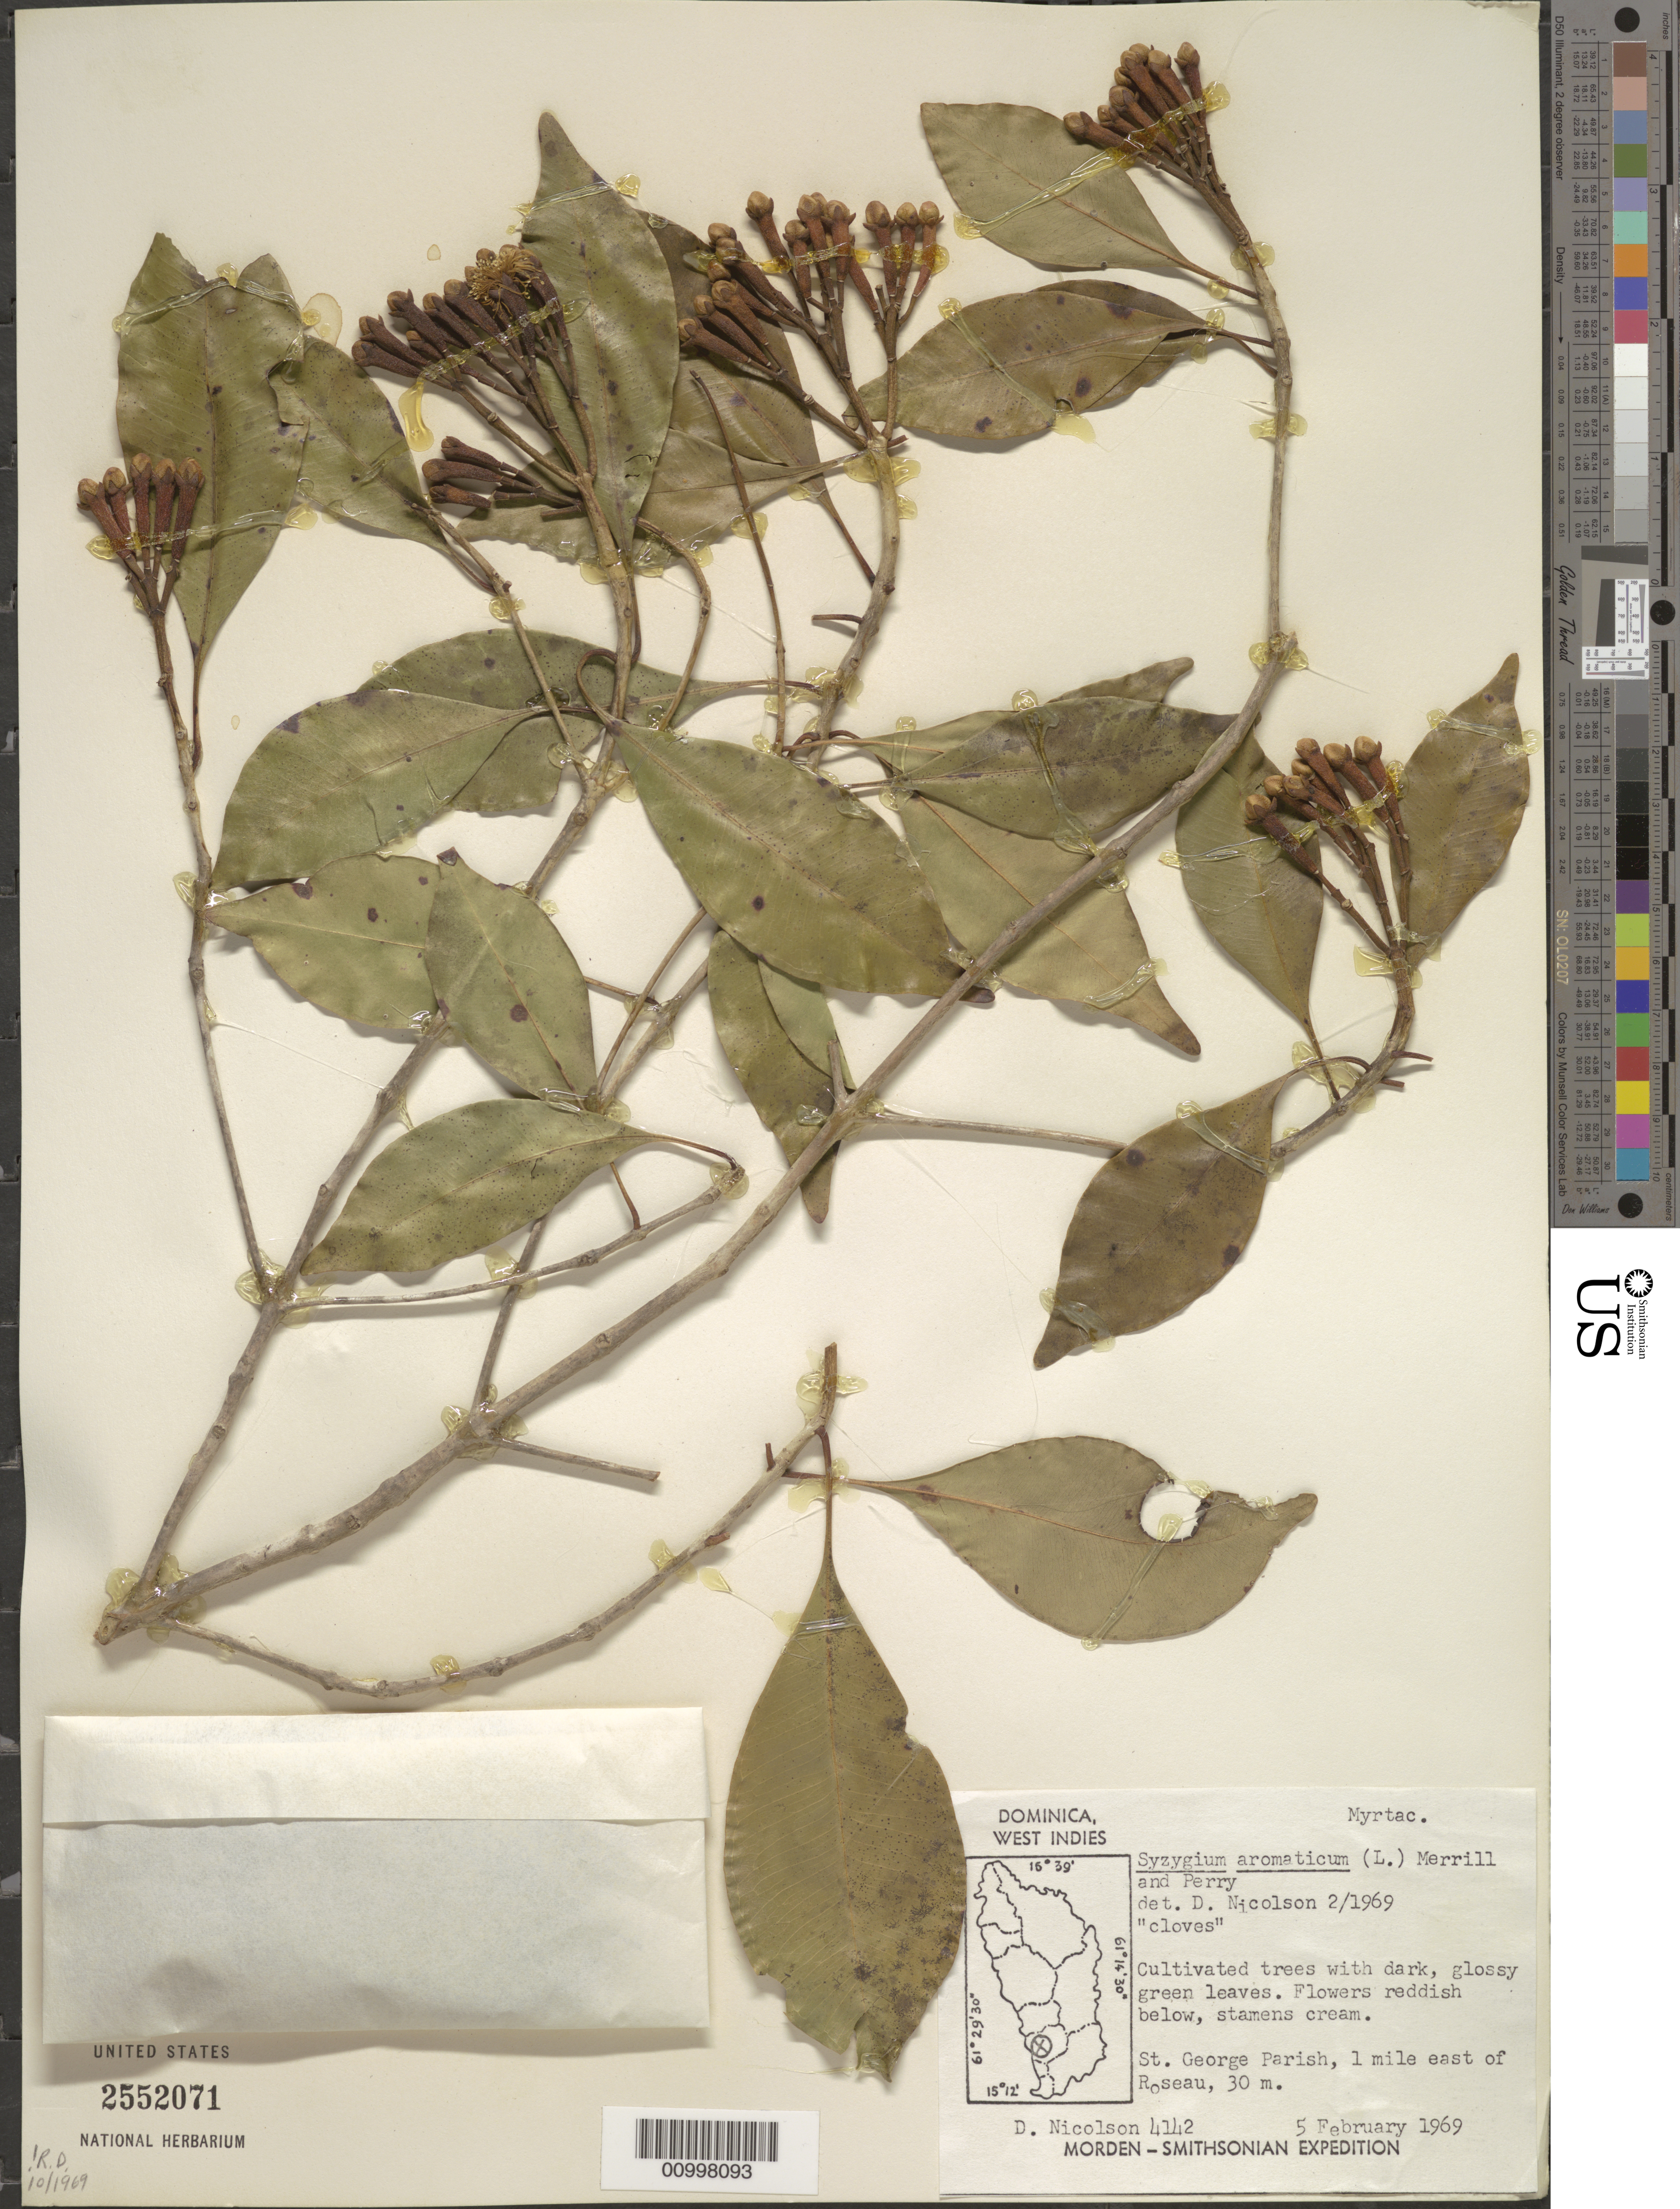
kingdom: Plantae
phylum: Tracheophyta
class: Magnoliopsida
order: Myrtales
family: Myrtaceae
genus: Syzygium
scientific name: Syzygium aromaticum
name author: (L.) Merr. & L.M. Perry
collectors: D. H. Nicolson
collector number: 4142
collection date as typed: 05 Feb 1969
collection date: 1969-02-05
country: Dominica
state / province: St. George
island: Dominica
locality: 1 mile east of Roseau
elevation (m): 30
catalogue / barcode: US 2552071